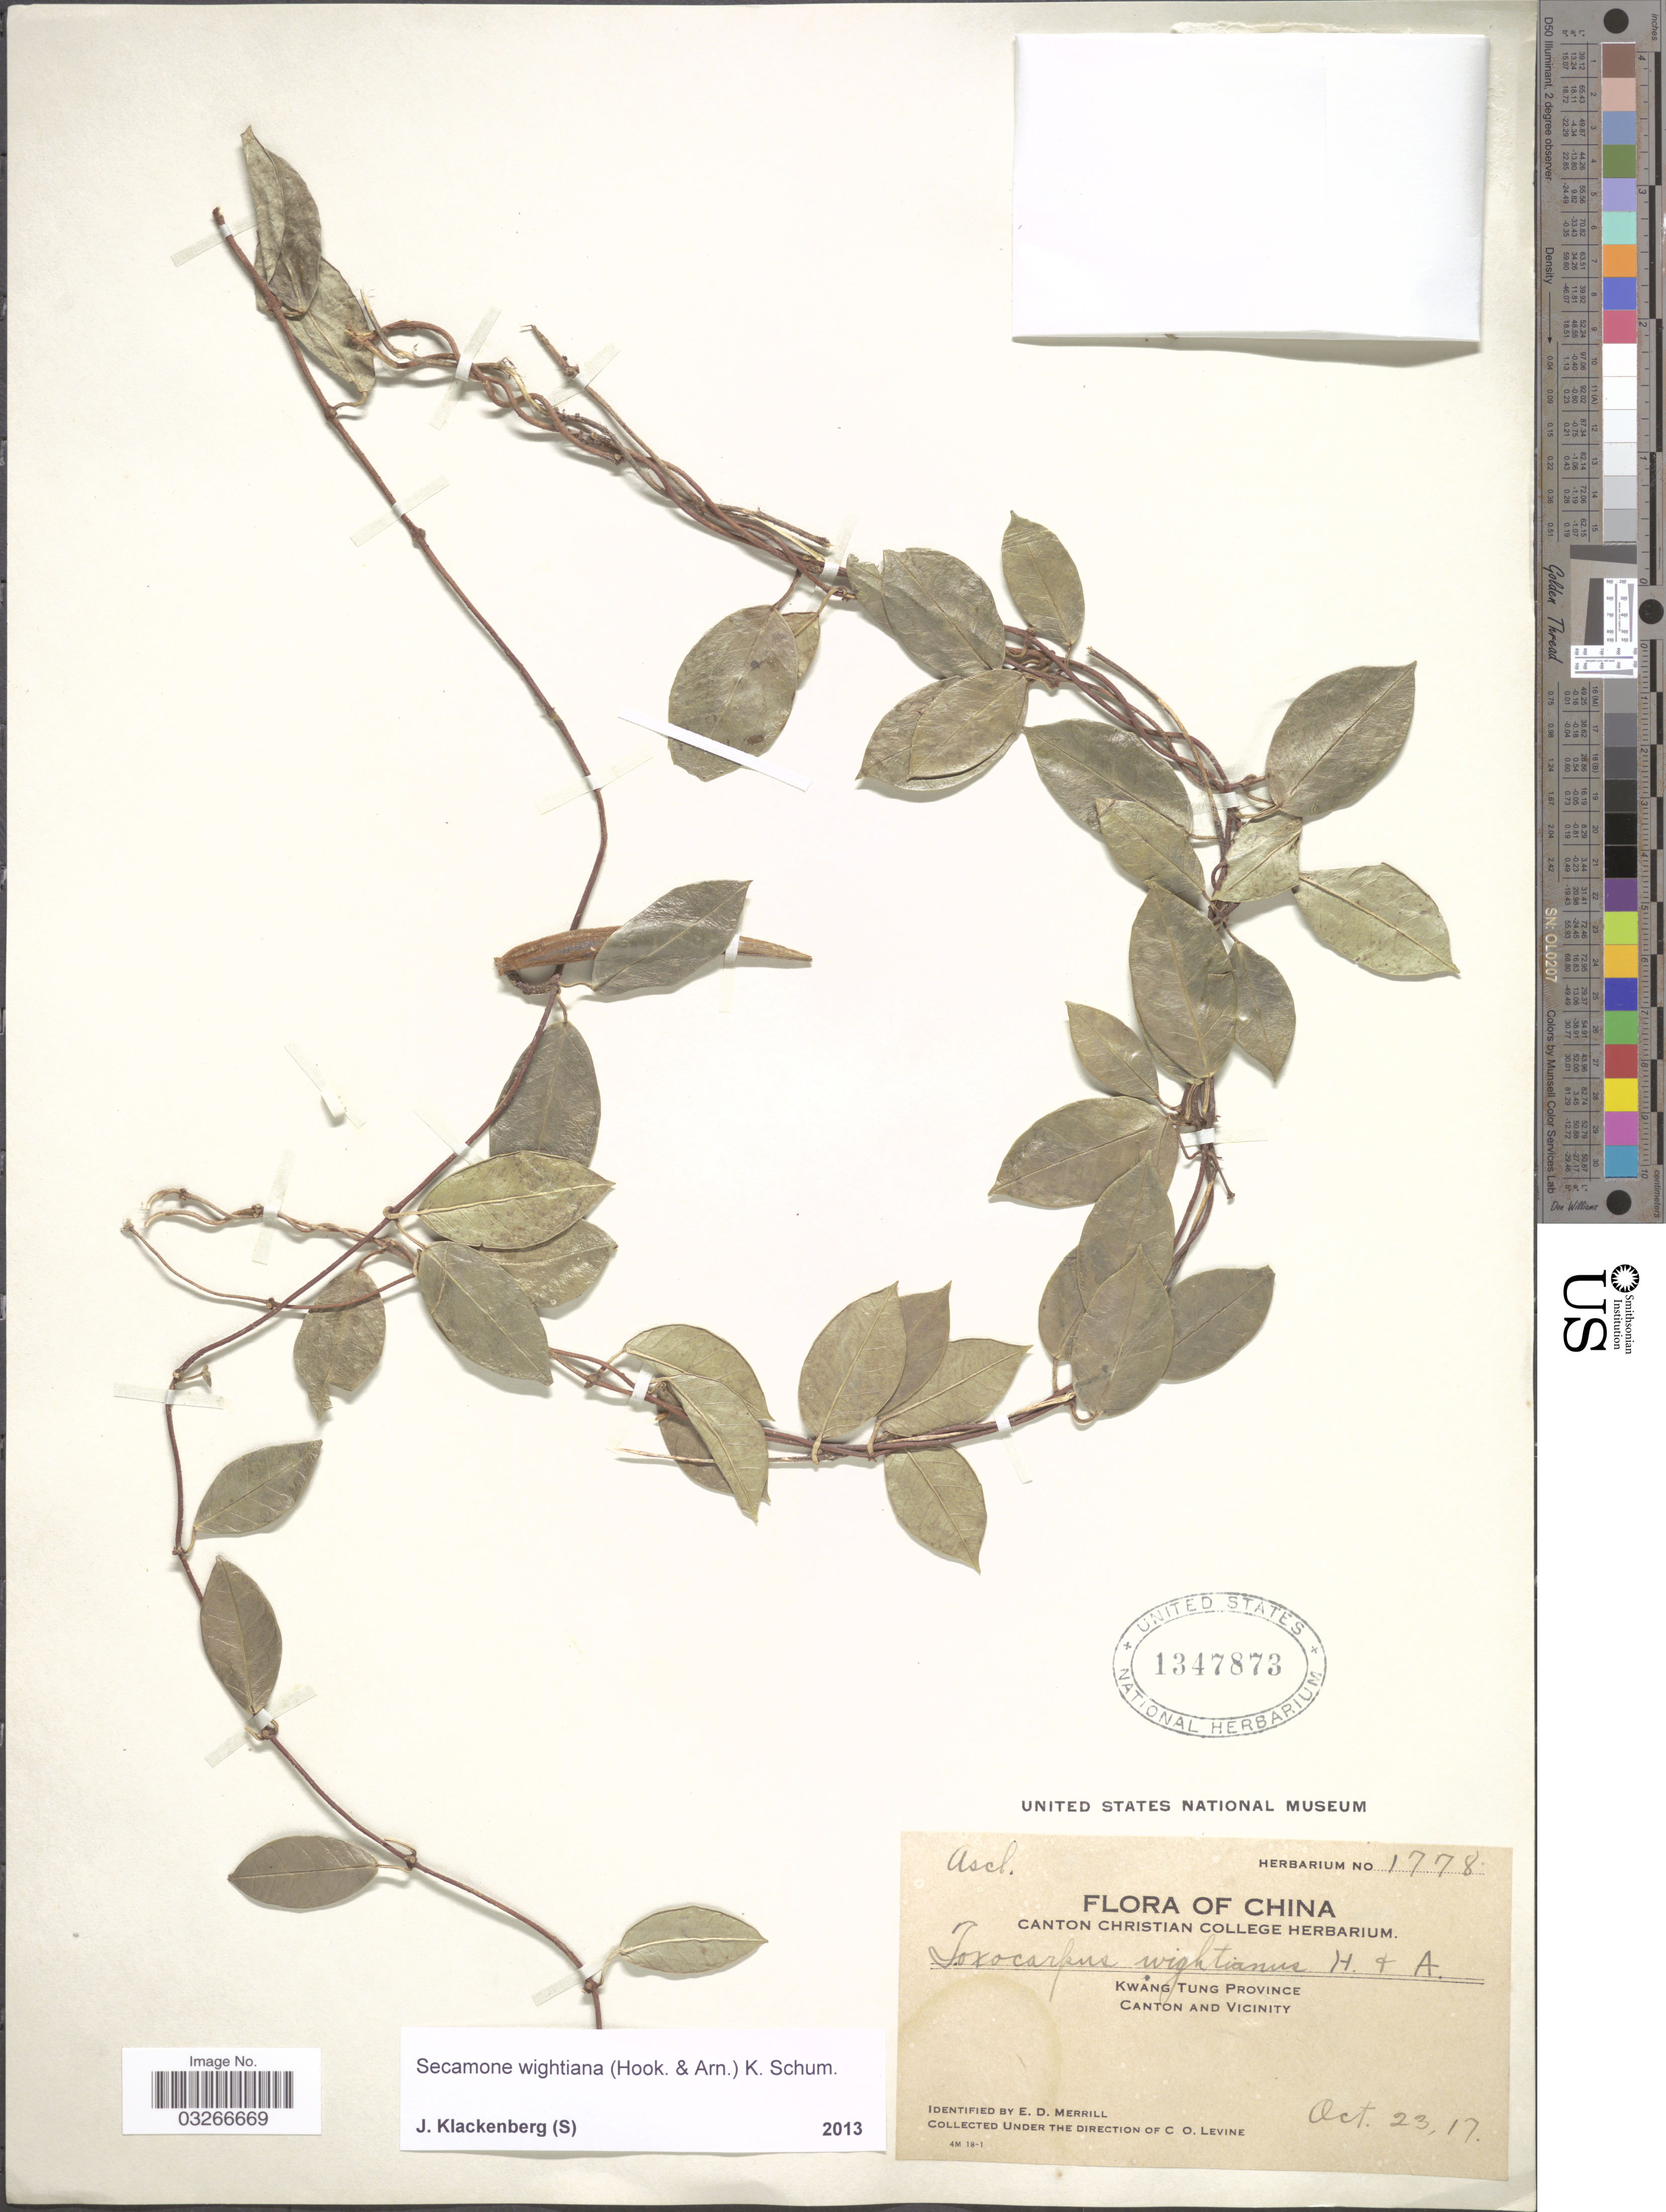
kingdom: Plantae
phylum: Tracheophyta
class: Magnoliopsida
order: Gentianales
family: Apocynaceae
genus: Secamone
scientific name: Secamone wightiana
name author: (Hook. & Arn.) K. Schum.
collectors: C. O. Levine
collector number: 1778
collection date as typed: Transcribed d/m/y: 23/10/17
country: China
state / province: Guangdong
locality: Kwang Tung Province. Canton and vicinity.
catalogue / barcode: US 1347873